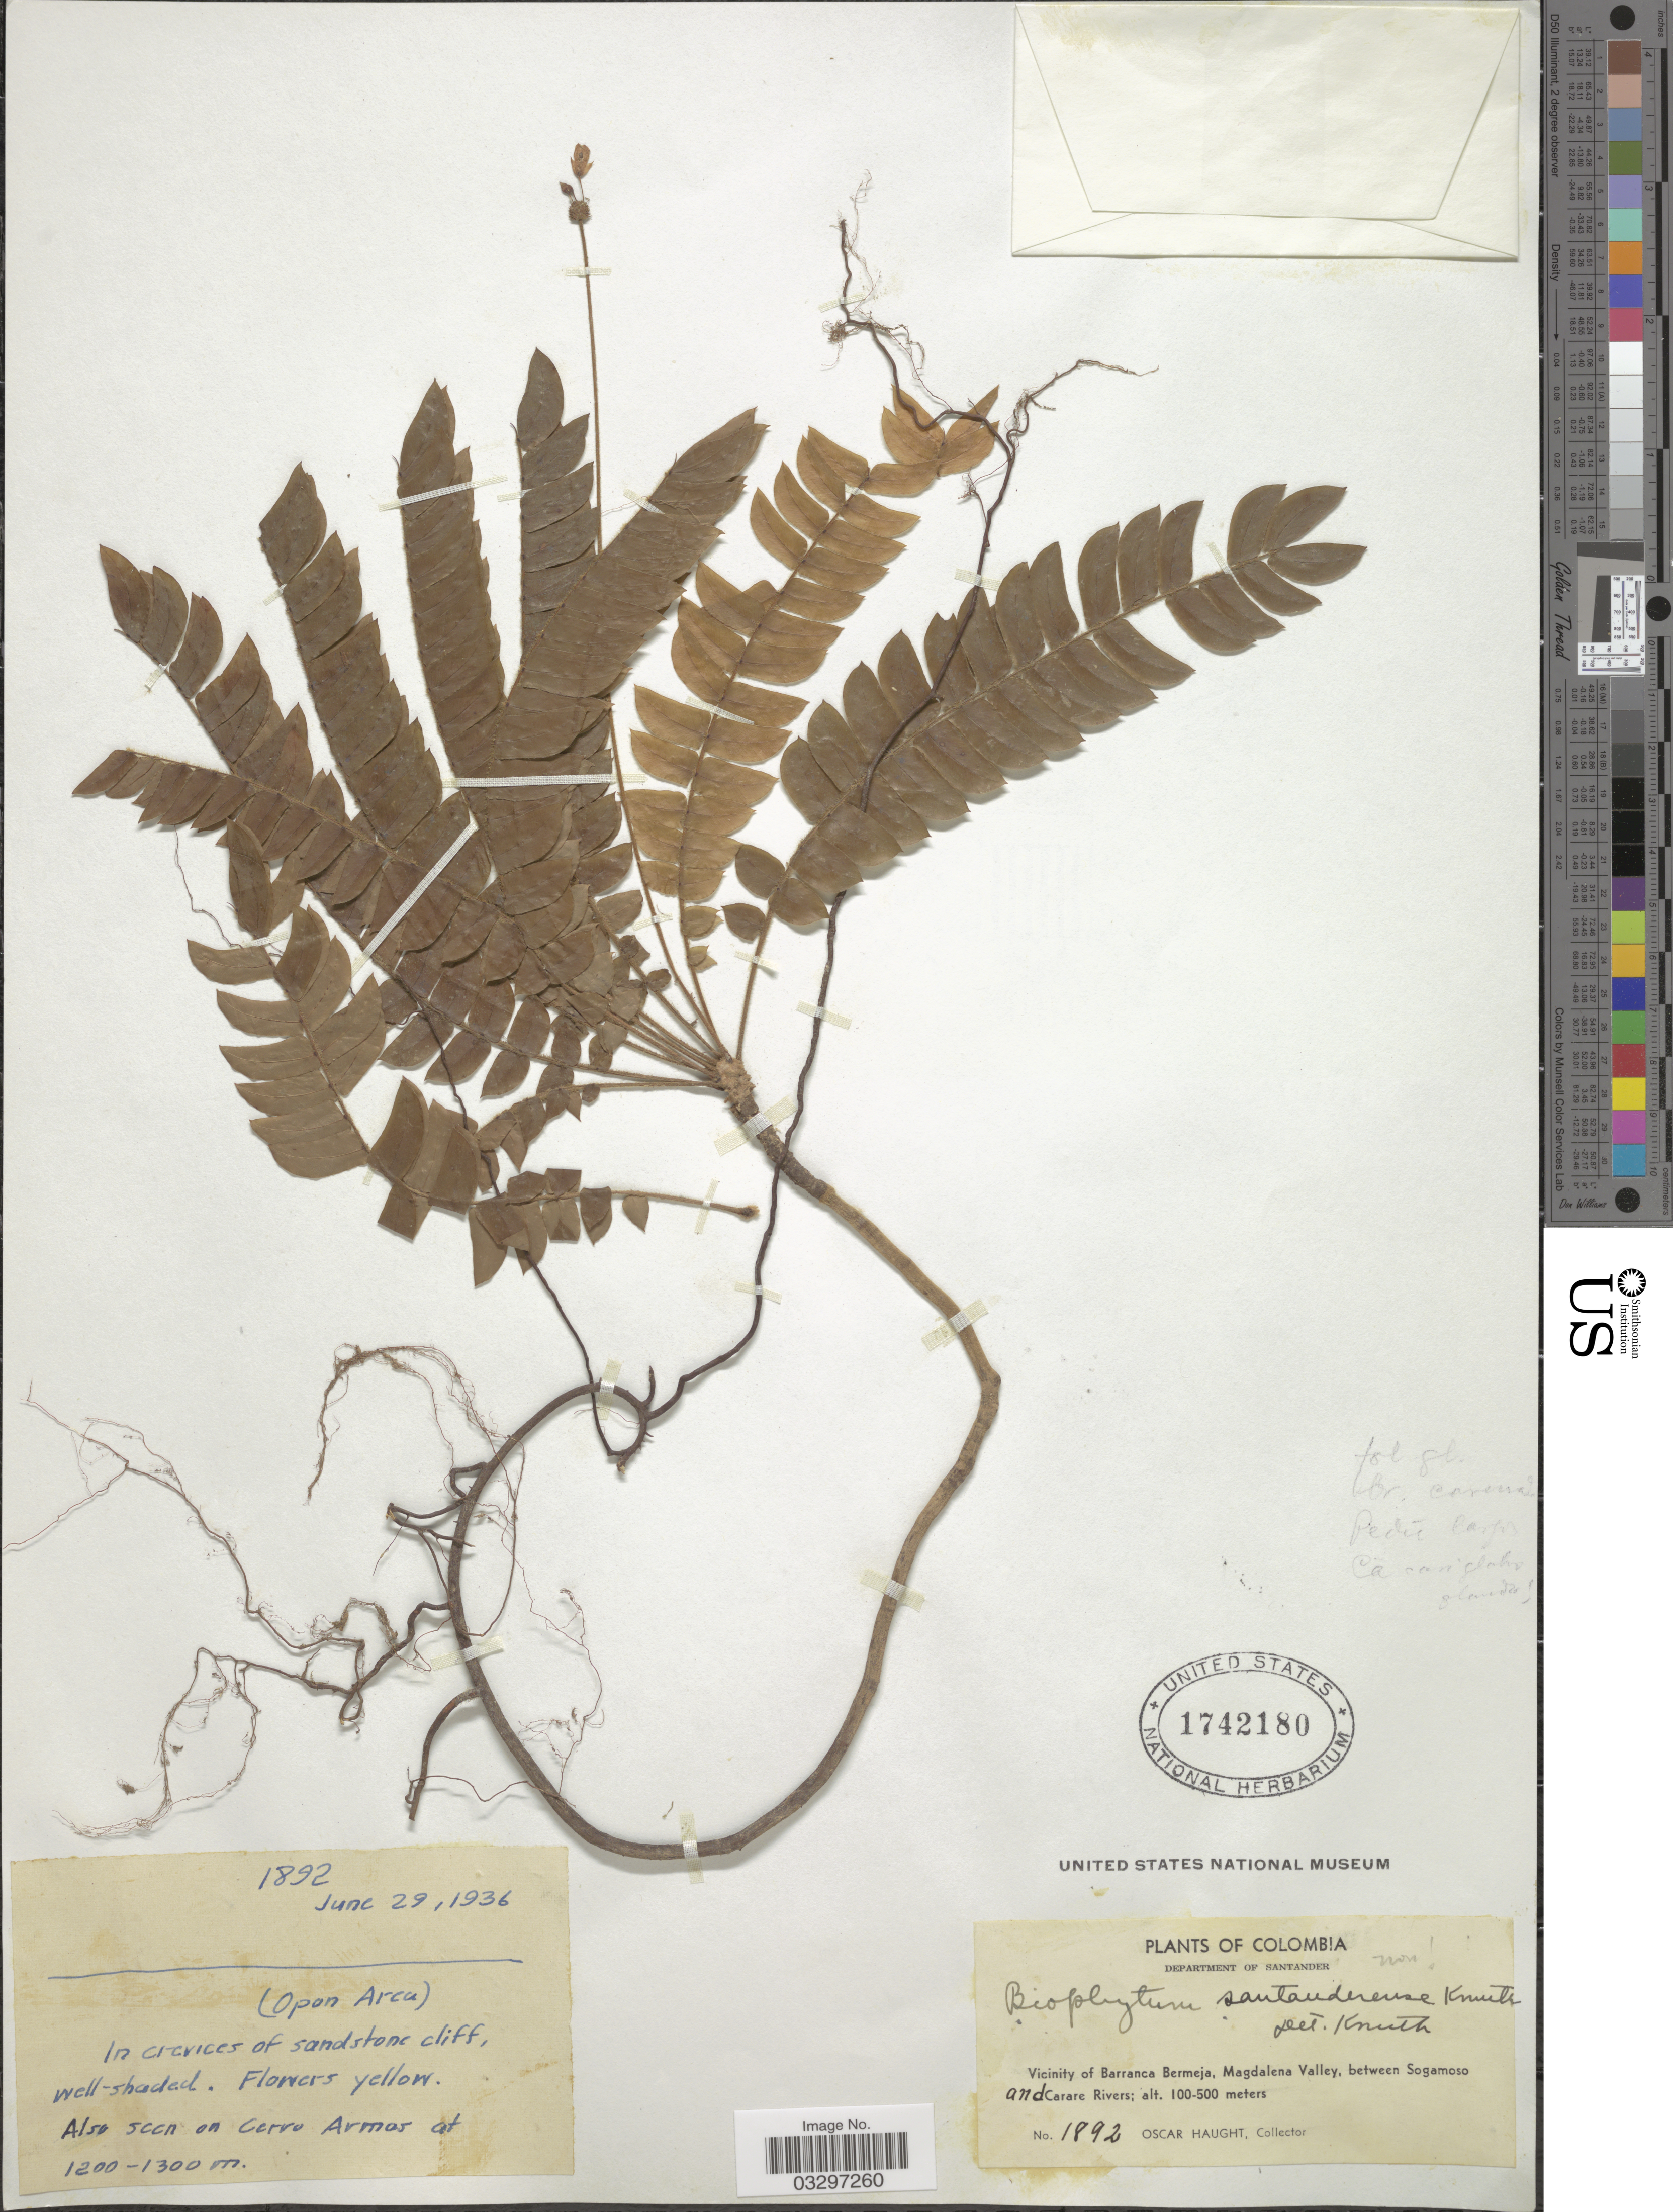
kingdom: Plantae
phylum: Tracheophyta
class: Magnoliopsida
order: Oxalidales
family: Oxalidaceae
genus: Biophytum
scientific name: Biophytum sp.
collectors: O. Haught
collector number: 1892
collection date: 1936-06-29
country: Colombia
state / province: Santander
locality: Department Santander. Vicinity of Barranca Bermeja, Magdalena Valley, between Sogamoso and Carare Rivers.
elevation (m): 100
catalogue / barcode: US 1742180